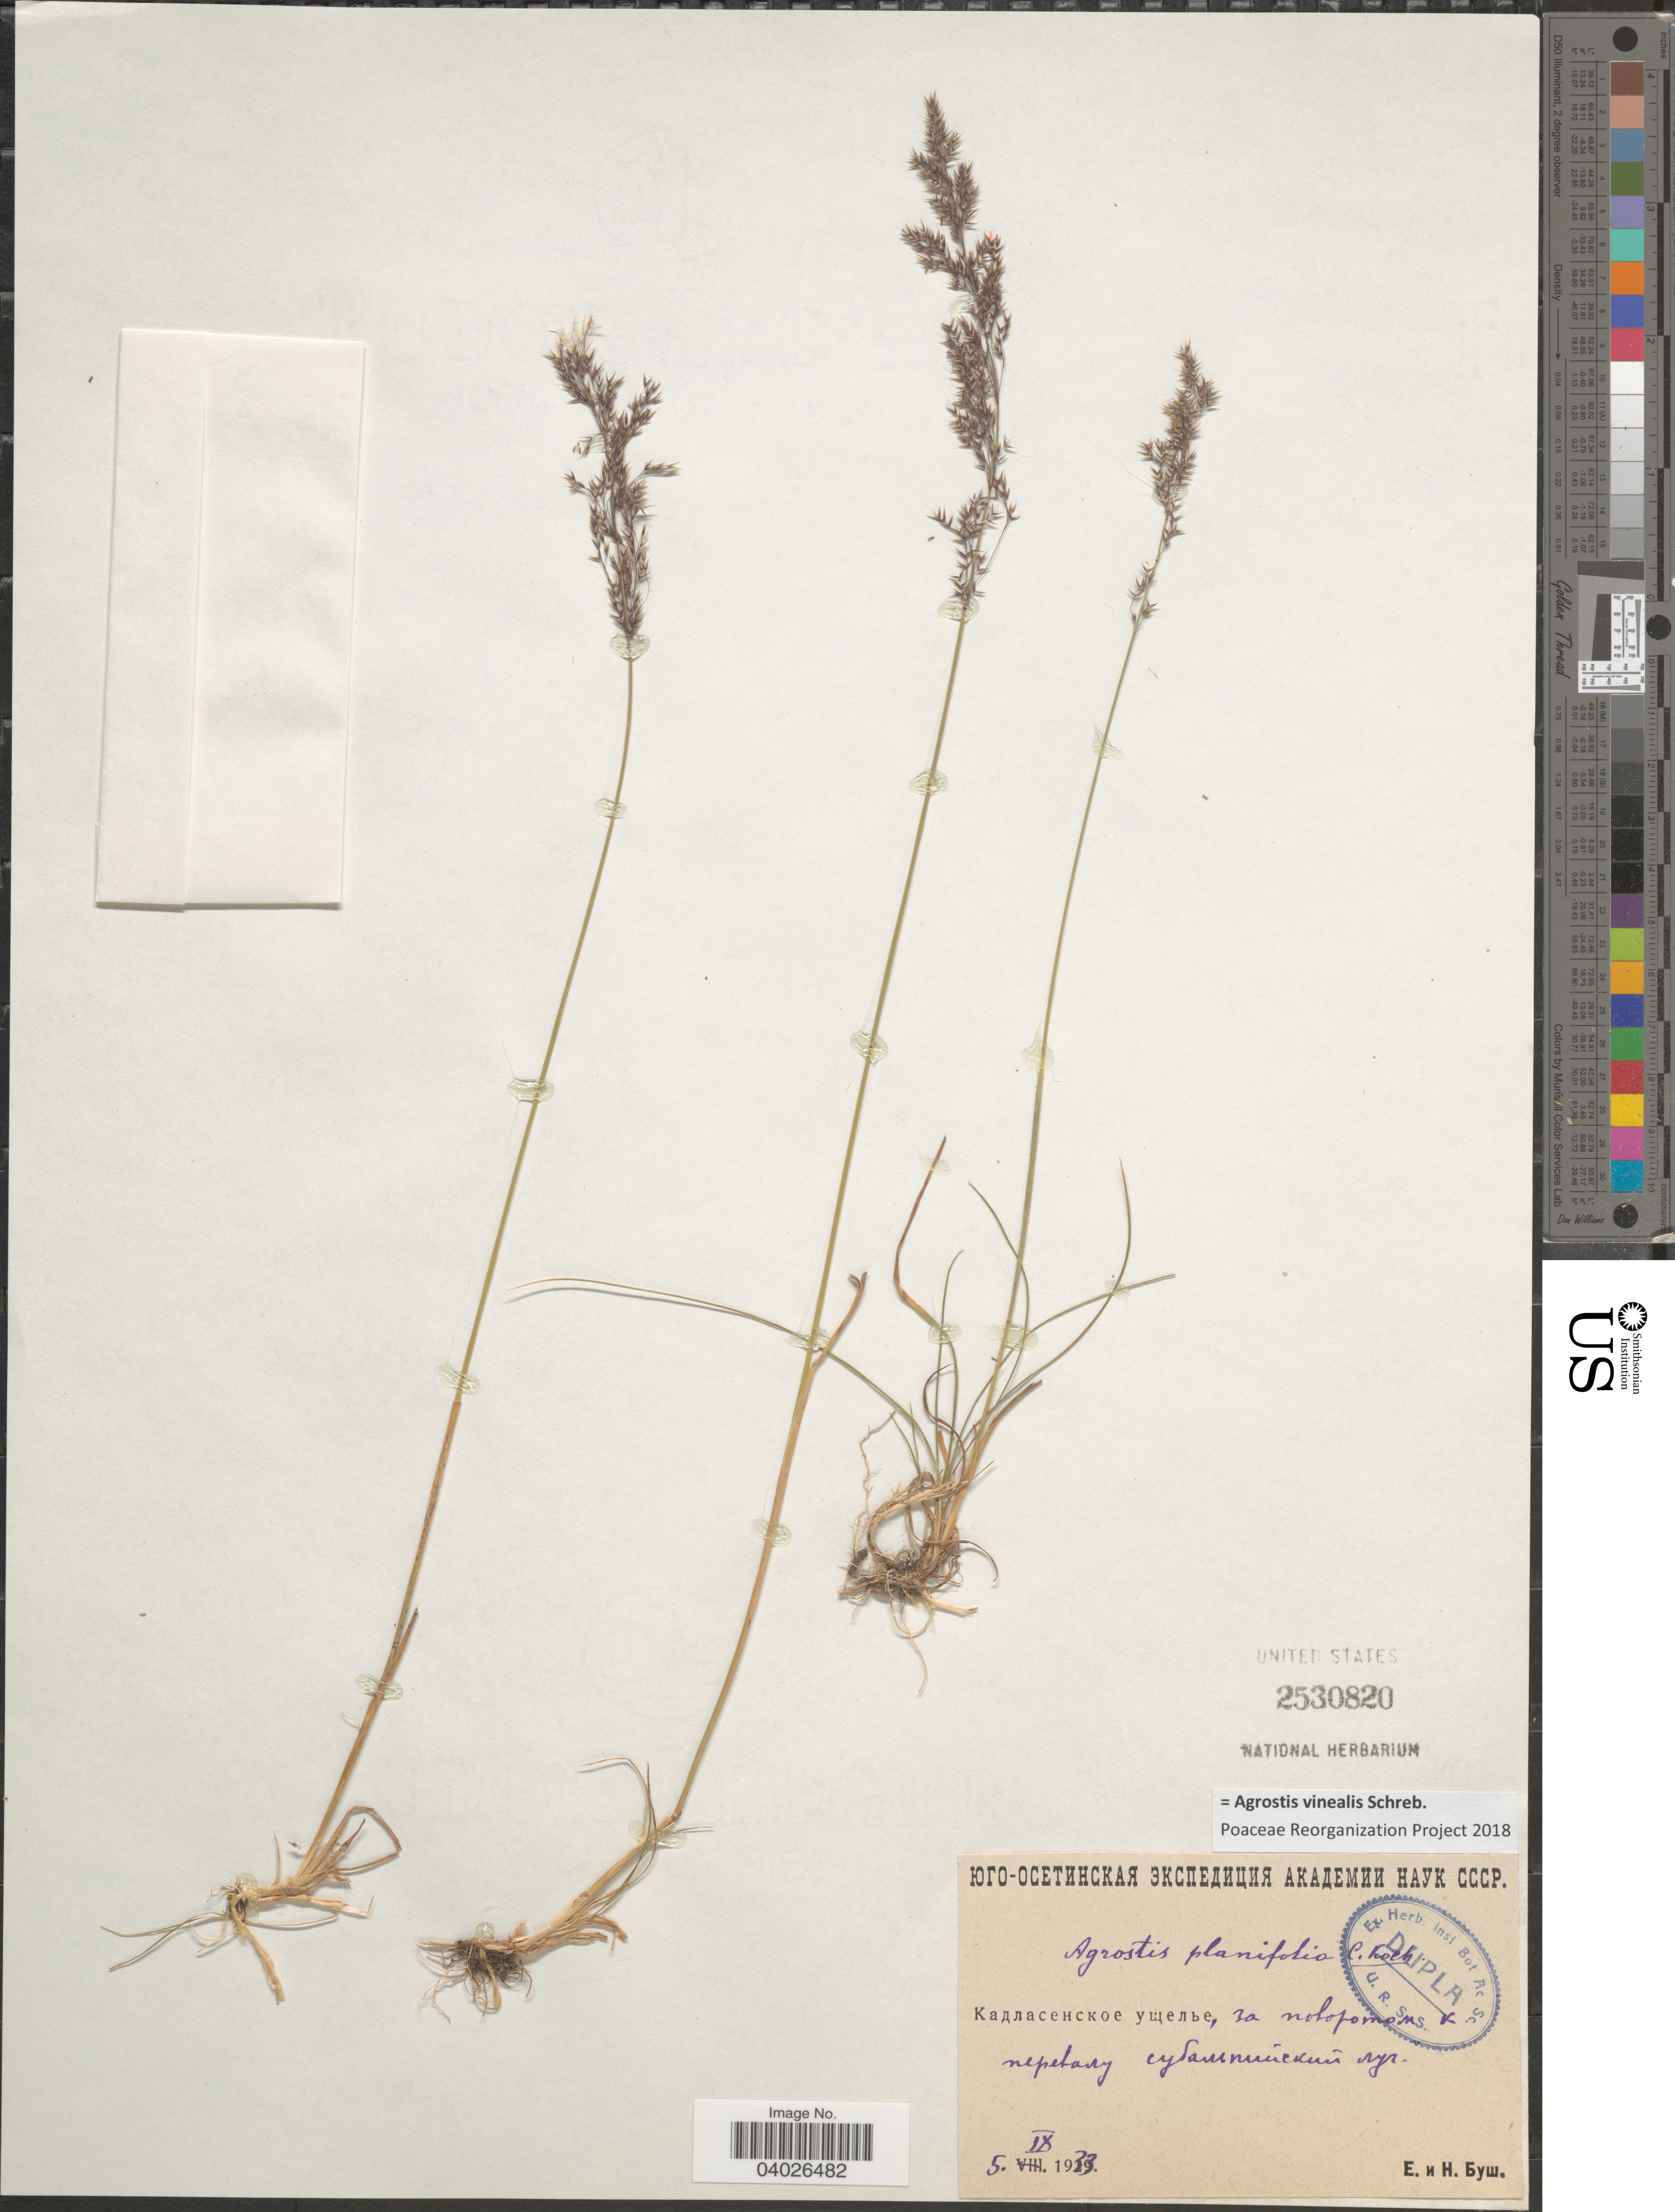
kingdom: Plantae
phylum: Tracheophyta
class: Liliopsida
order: Poales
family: Poaceae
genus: Agrostis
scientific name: Agrostis vinealis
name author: Schreb.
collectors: E. Bush & N. Bush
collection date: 1933-09-05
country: Georgia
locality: Republic of South Ossetia, Kadlasenskoe Gorge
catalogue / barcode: US 2530820